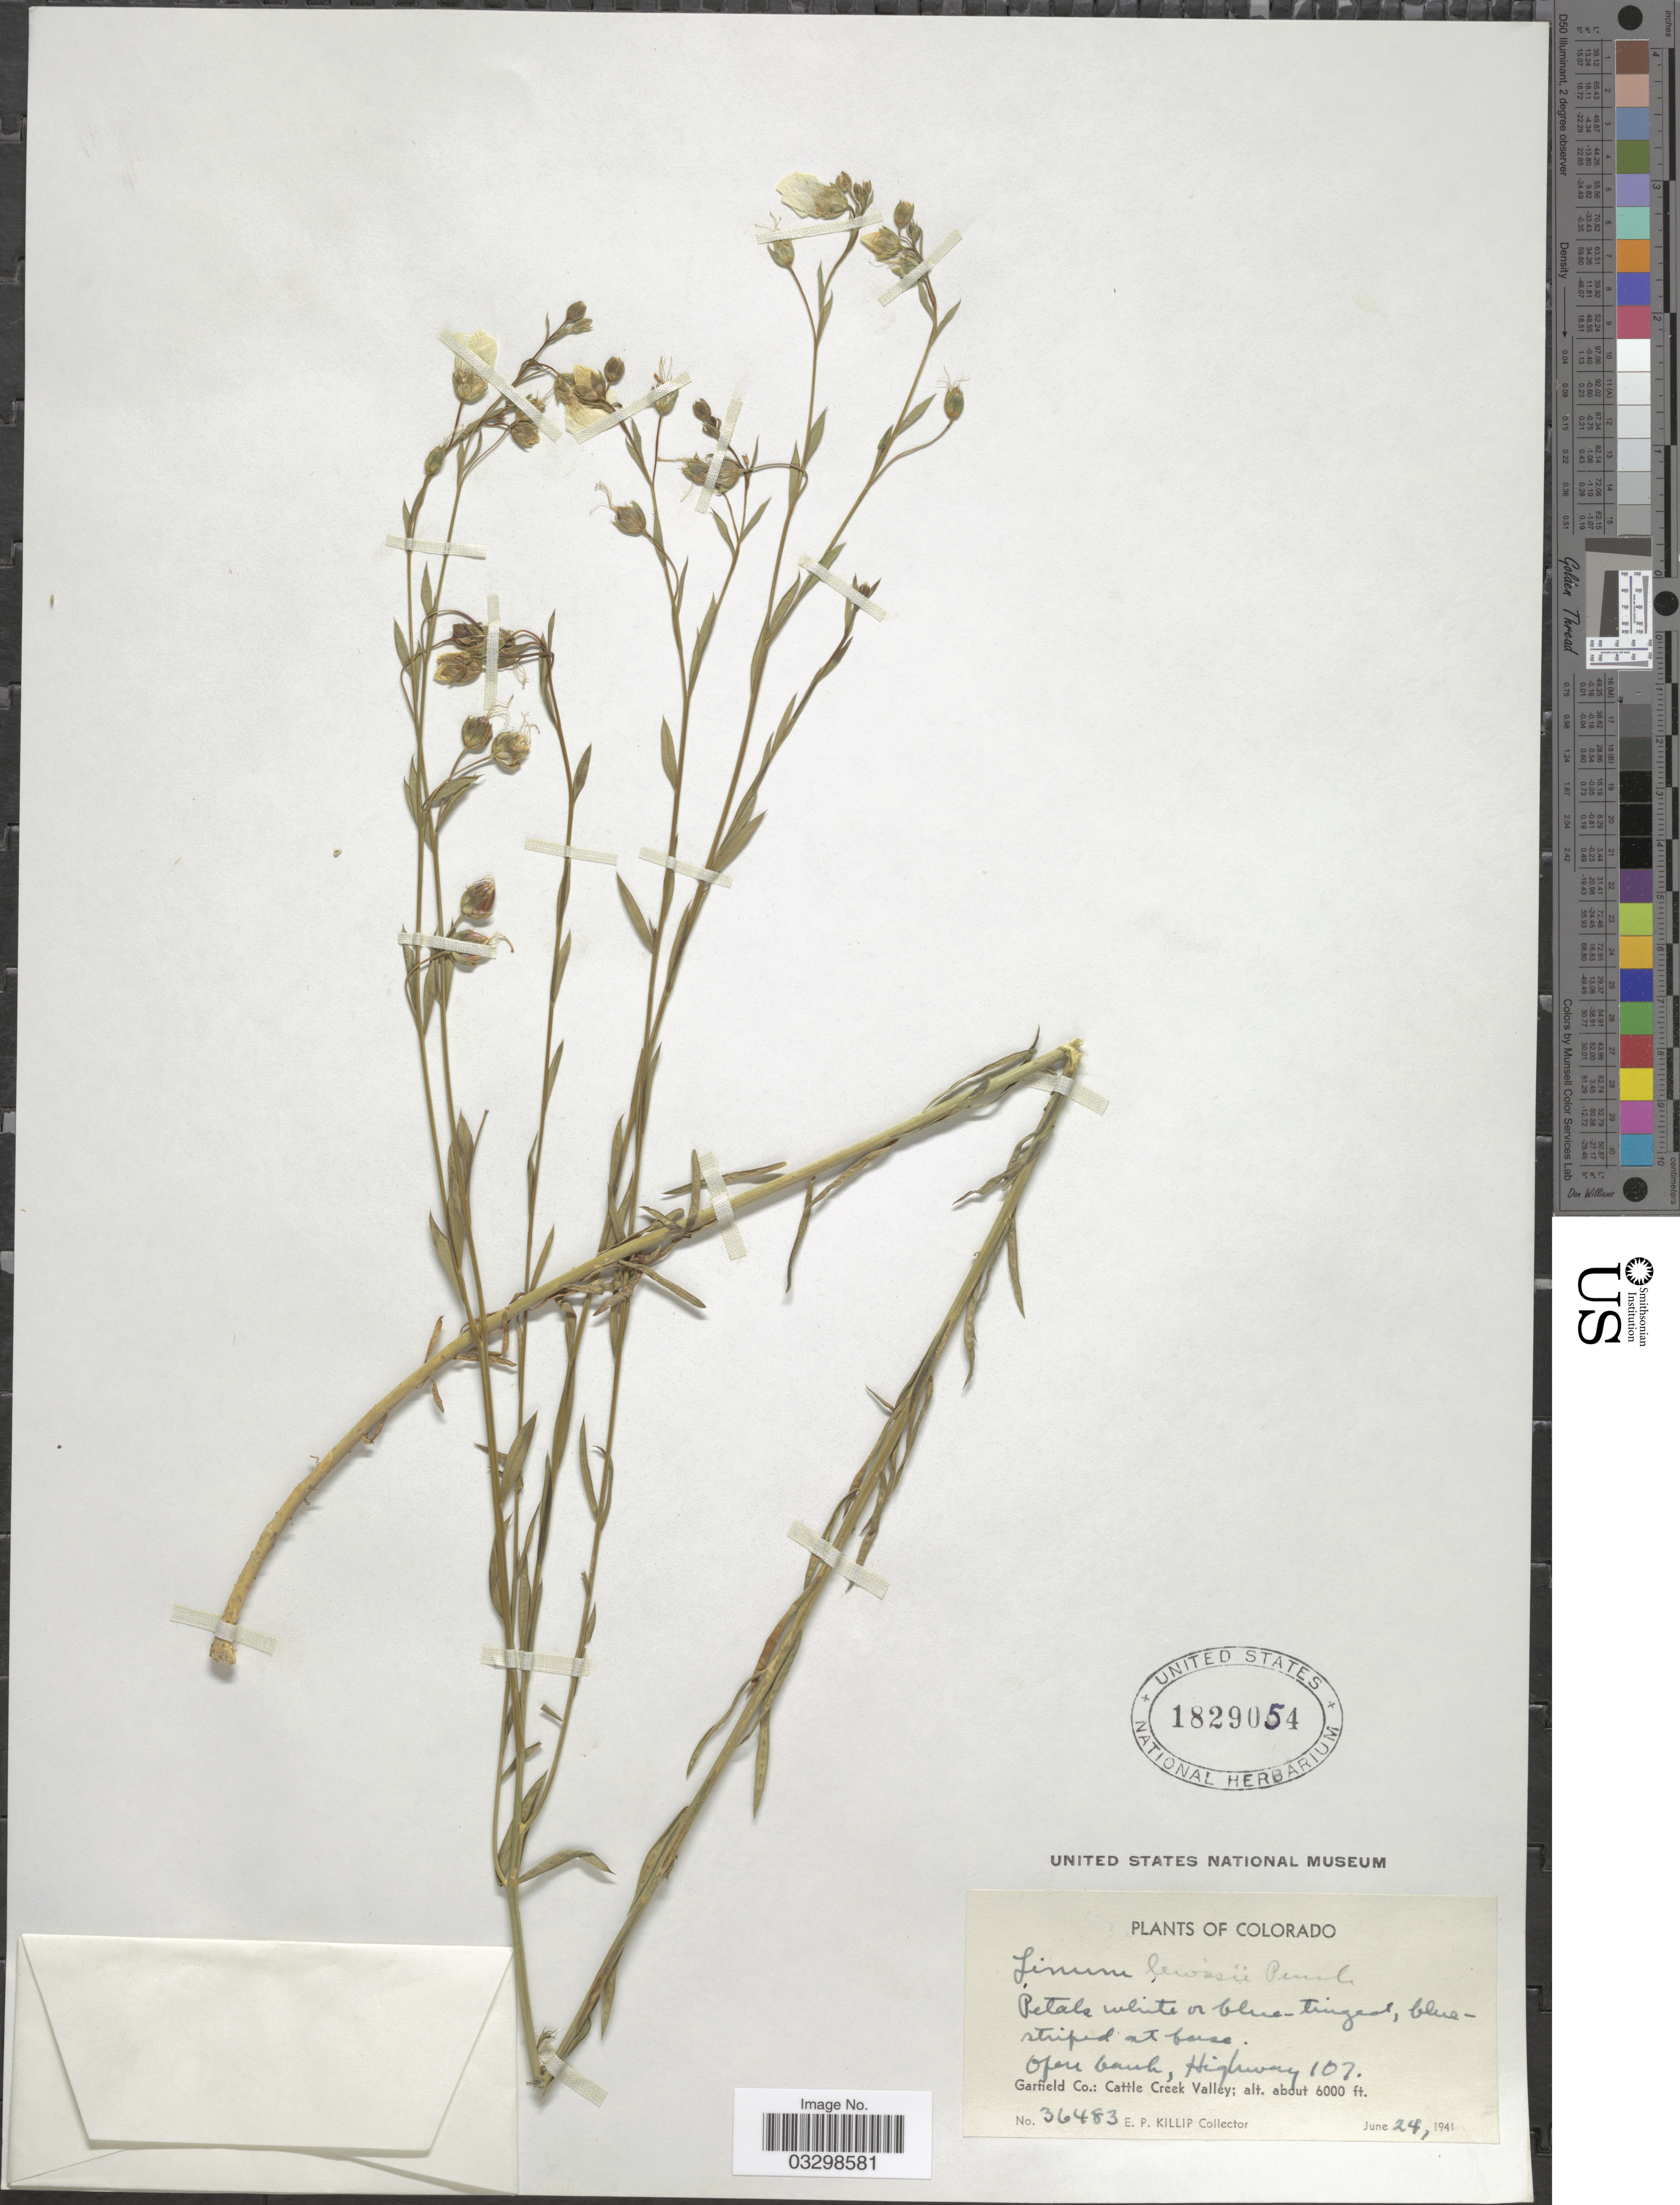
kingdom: Plantae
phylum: Tracheophyta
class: Magnoliopsida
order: Malpighiales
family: Linaceae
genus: Linum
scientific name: Linum lewisii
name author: Pursh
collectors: E. P. Killip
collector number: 36483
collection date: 1941-06-24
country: United States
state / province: Colorado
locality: Open bank, Highway 107. Garfield Co.: Cattle Creek Valley.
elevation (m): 1829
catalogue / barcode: US 1829054